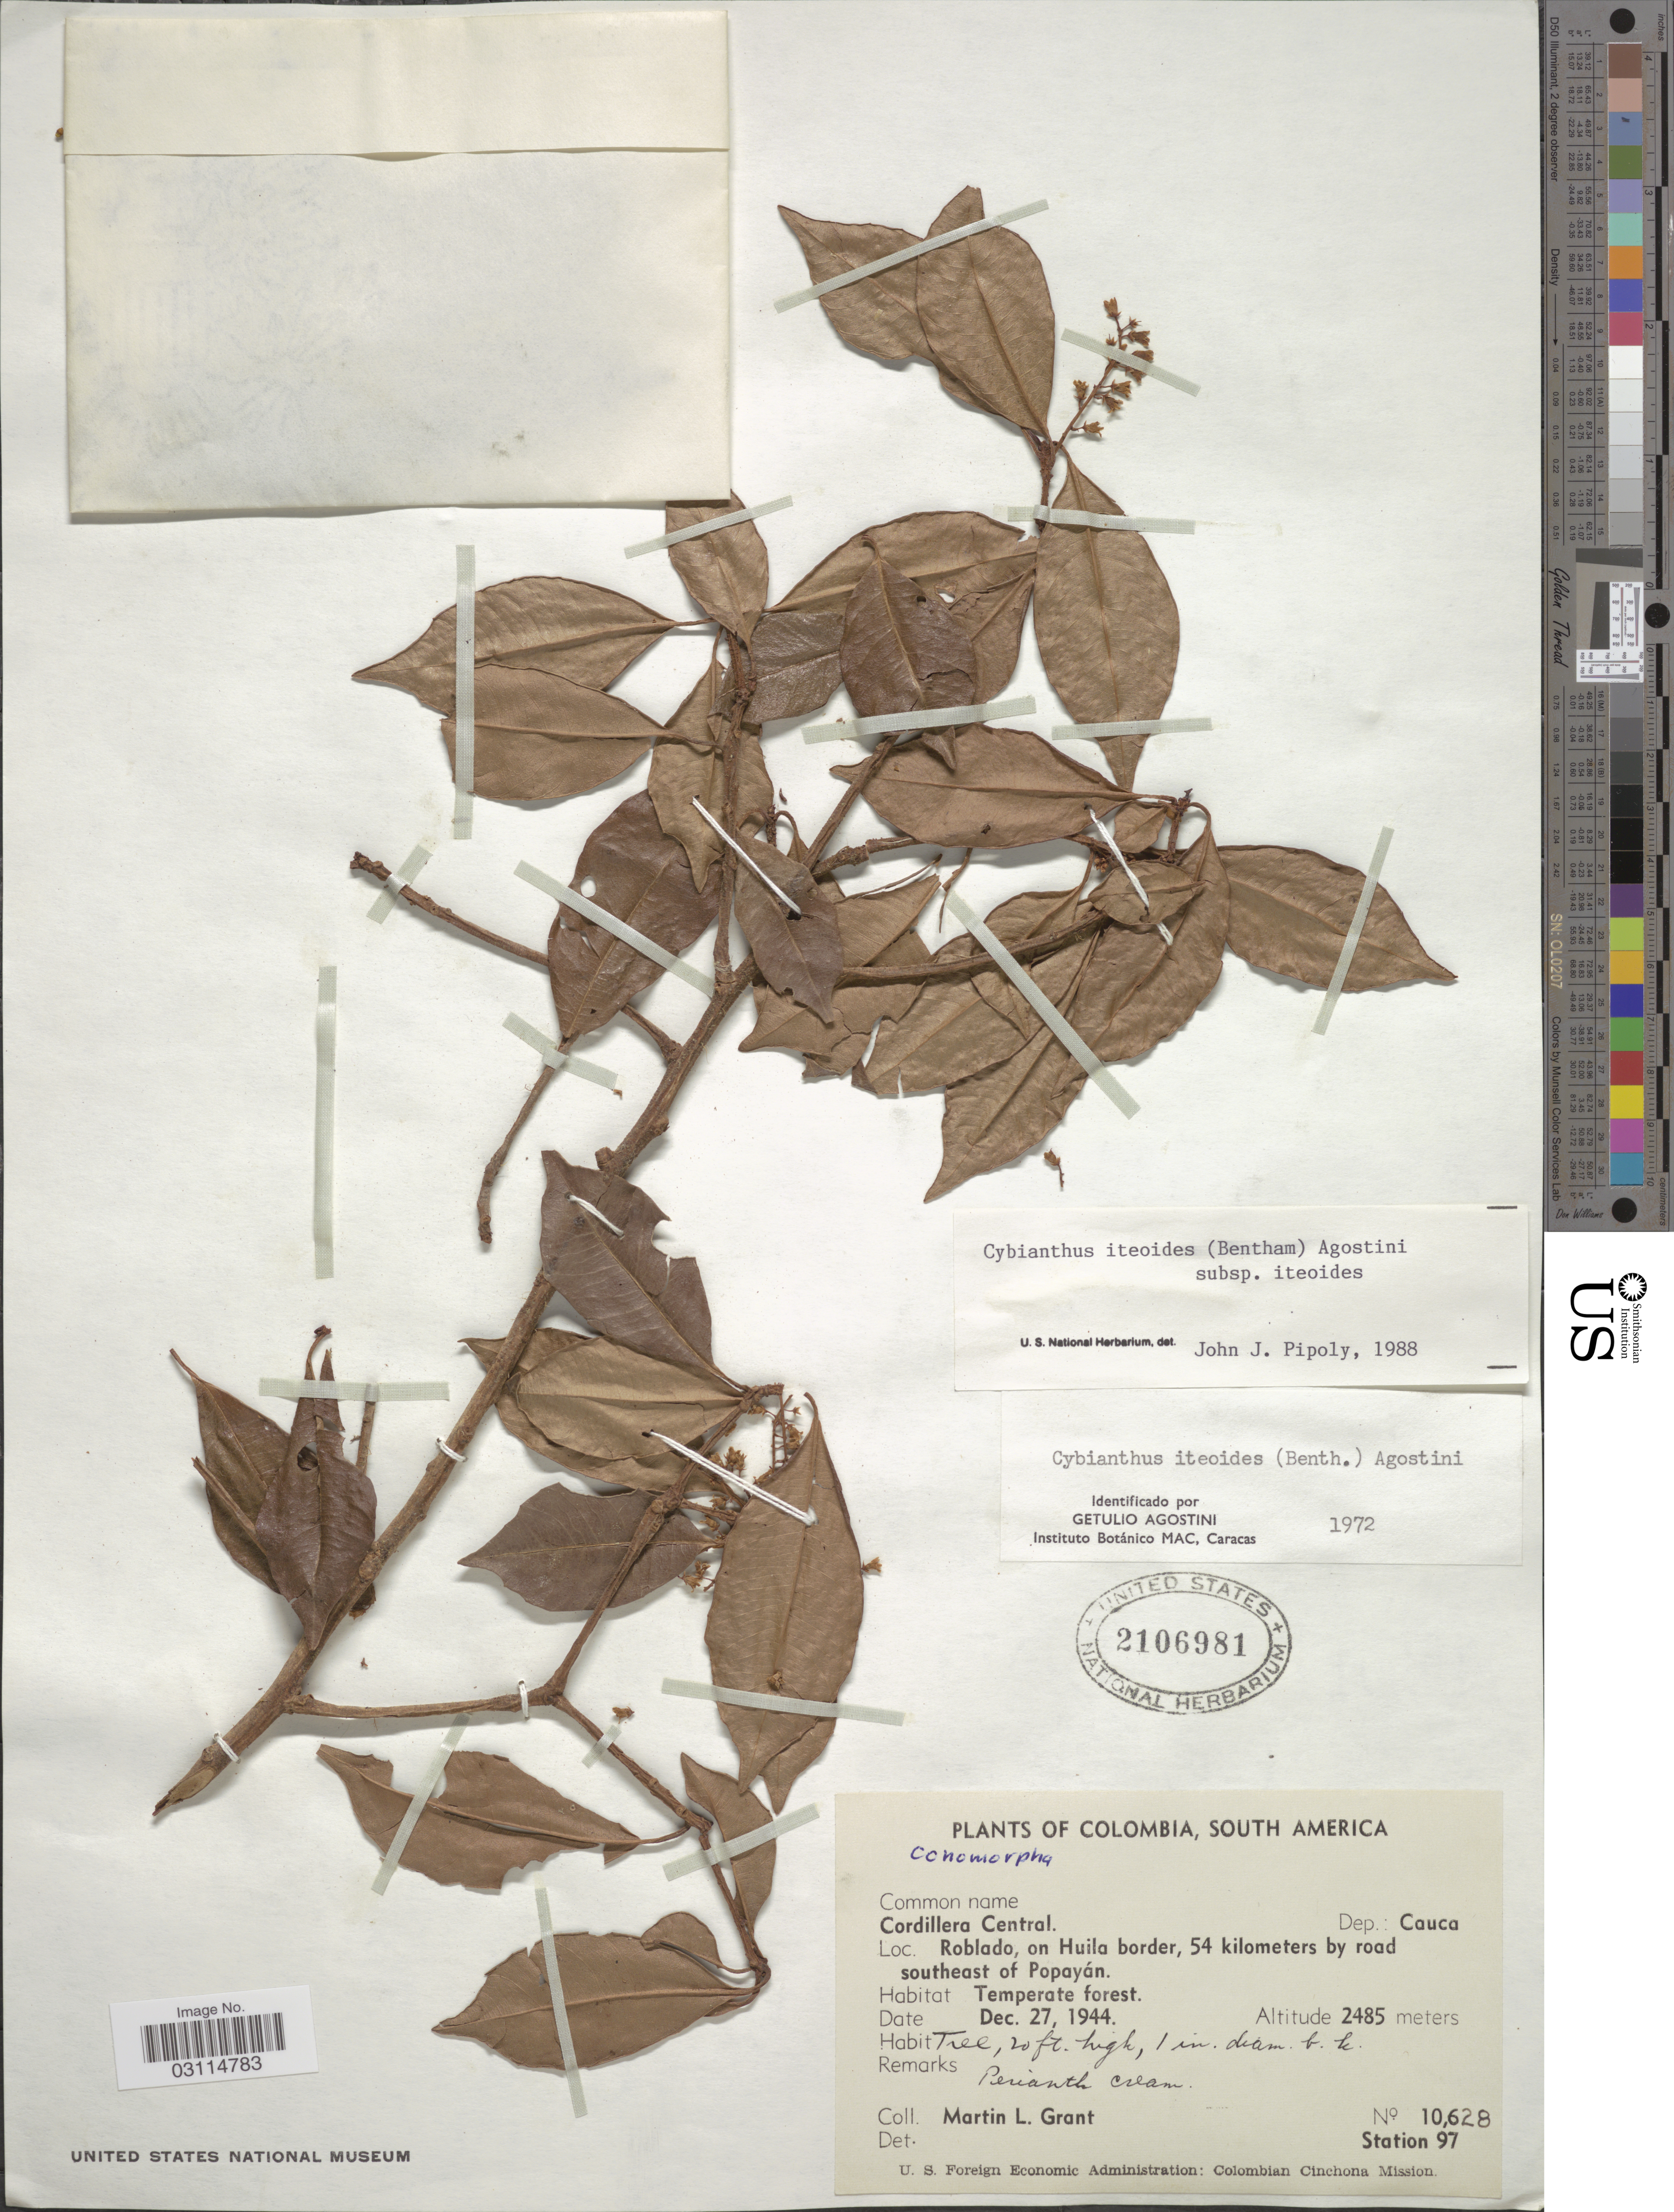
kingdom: Plantae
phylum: Tracheophyta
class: Magnoliopsida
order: Ericales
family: Primulaceae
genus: Cybianthus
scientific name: Cybianthus iteoides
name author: (Benth.) G. Agostini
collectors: M. L. Grant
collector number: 10628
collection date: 1944-12-27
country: Colombia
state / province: Cauca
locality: Cordillera Central. Dep.: Cauca. Roblado, on Huila border, 54 kilometers by road southeast of Popayán.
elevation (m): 2485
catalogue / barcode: US 2106981